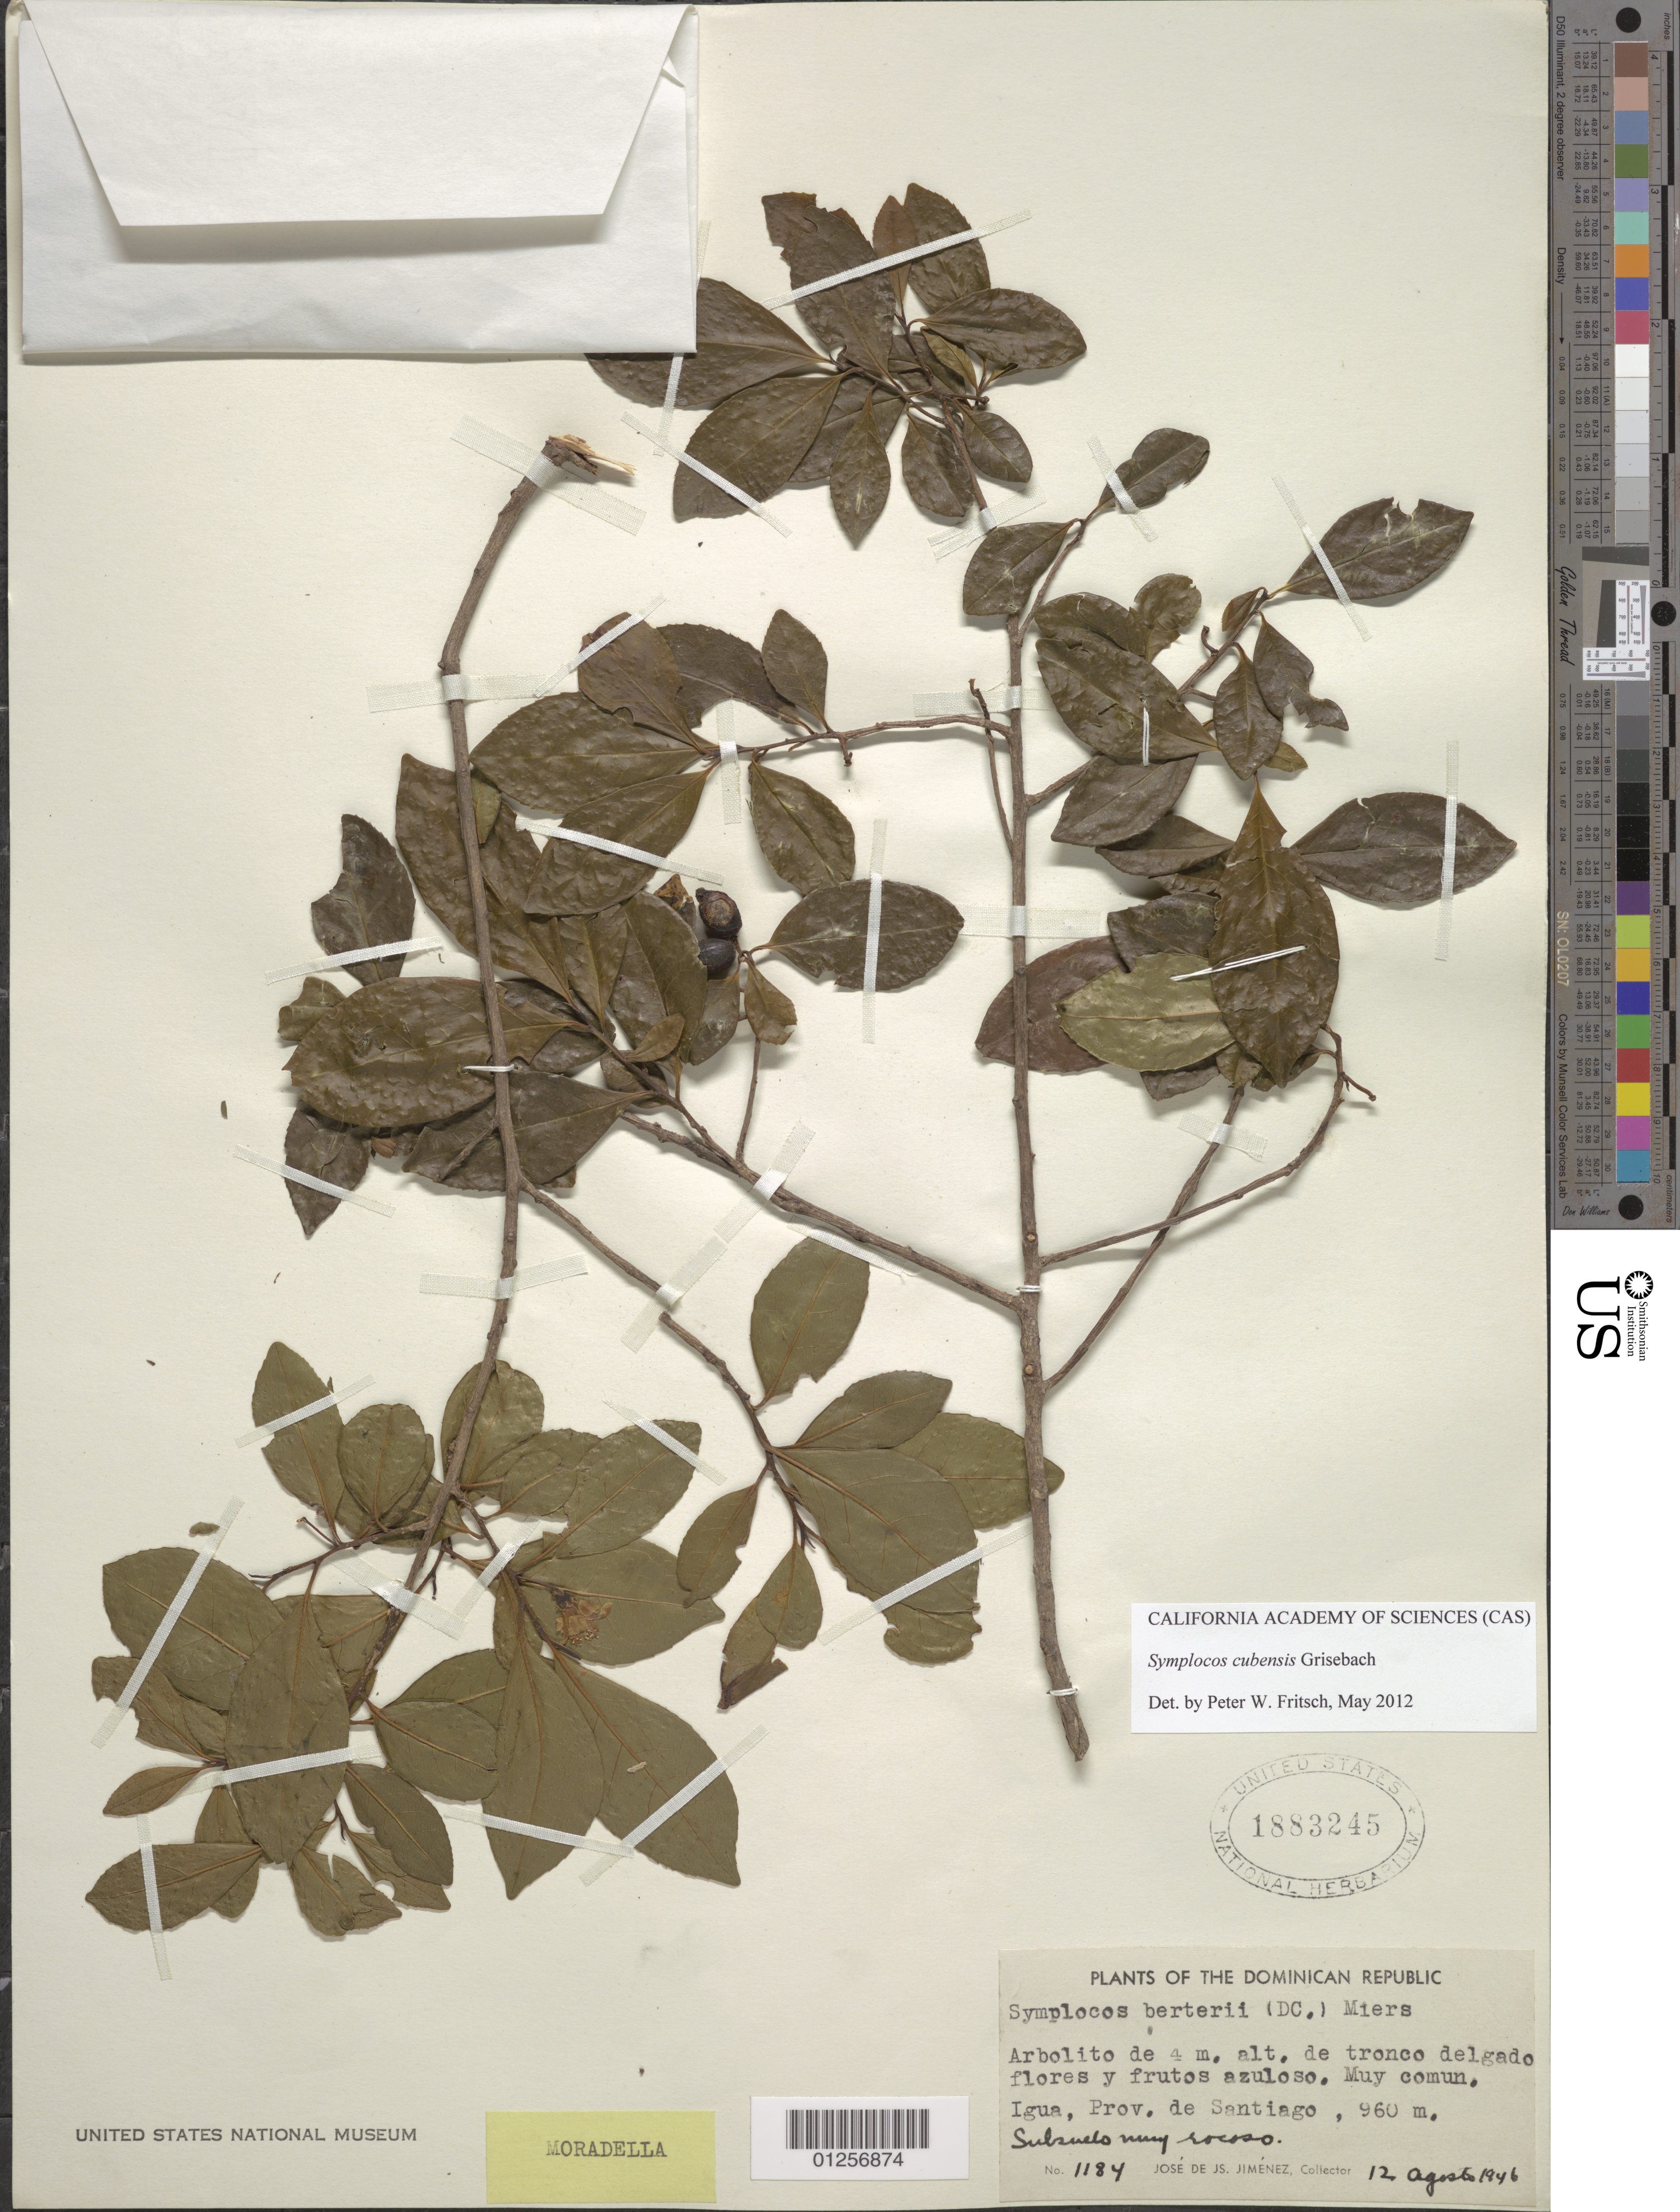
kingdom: Plantae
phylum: Tracheophyta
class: Magnoliopsida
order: Ericales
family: Symplocaceae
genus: Symplocos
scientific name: Symplocos cubensis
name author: Griseb.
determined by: Fritsch, Peter W.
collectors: J. J. Jiménez Almonte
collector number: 1184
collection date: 1946-08-12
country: Dominican Republic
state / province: Santiago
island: Hispaniola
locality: Igua.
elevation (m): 960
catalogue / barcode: US 1883245